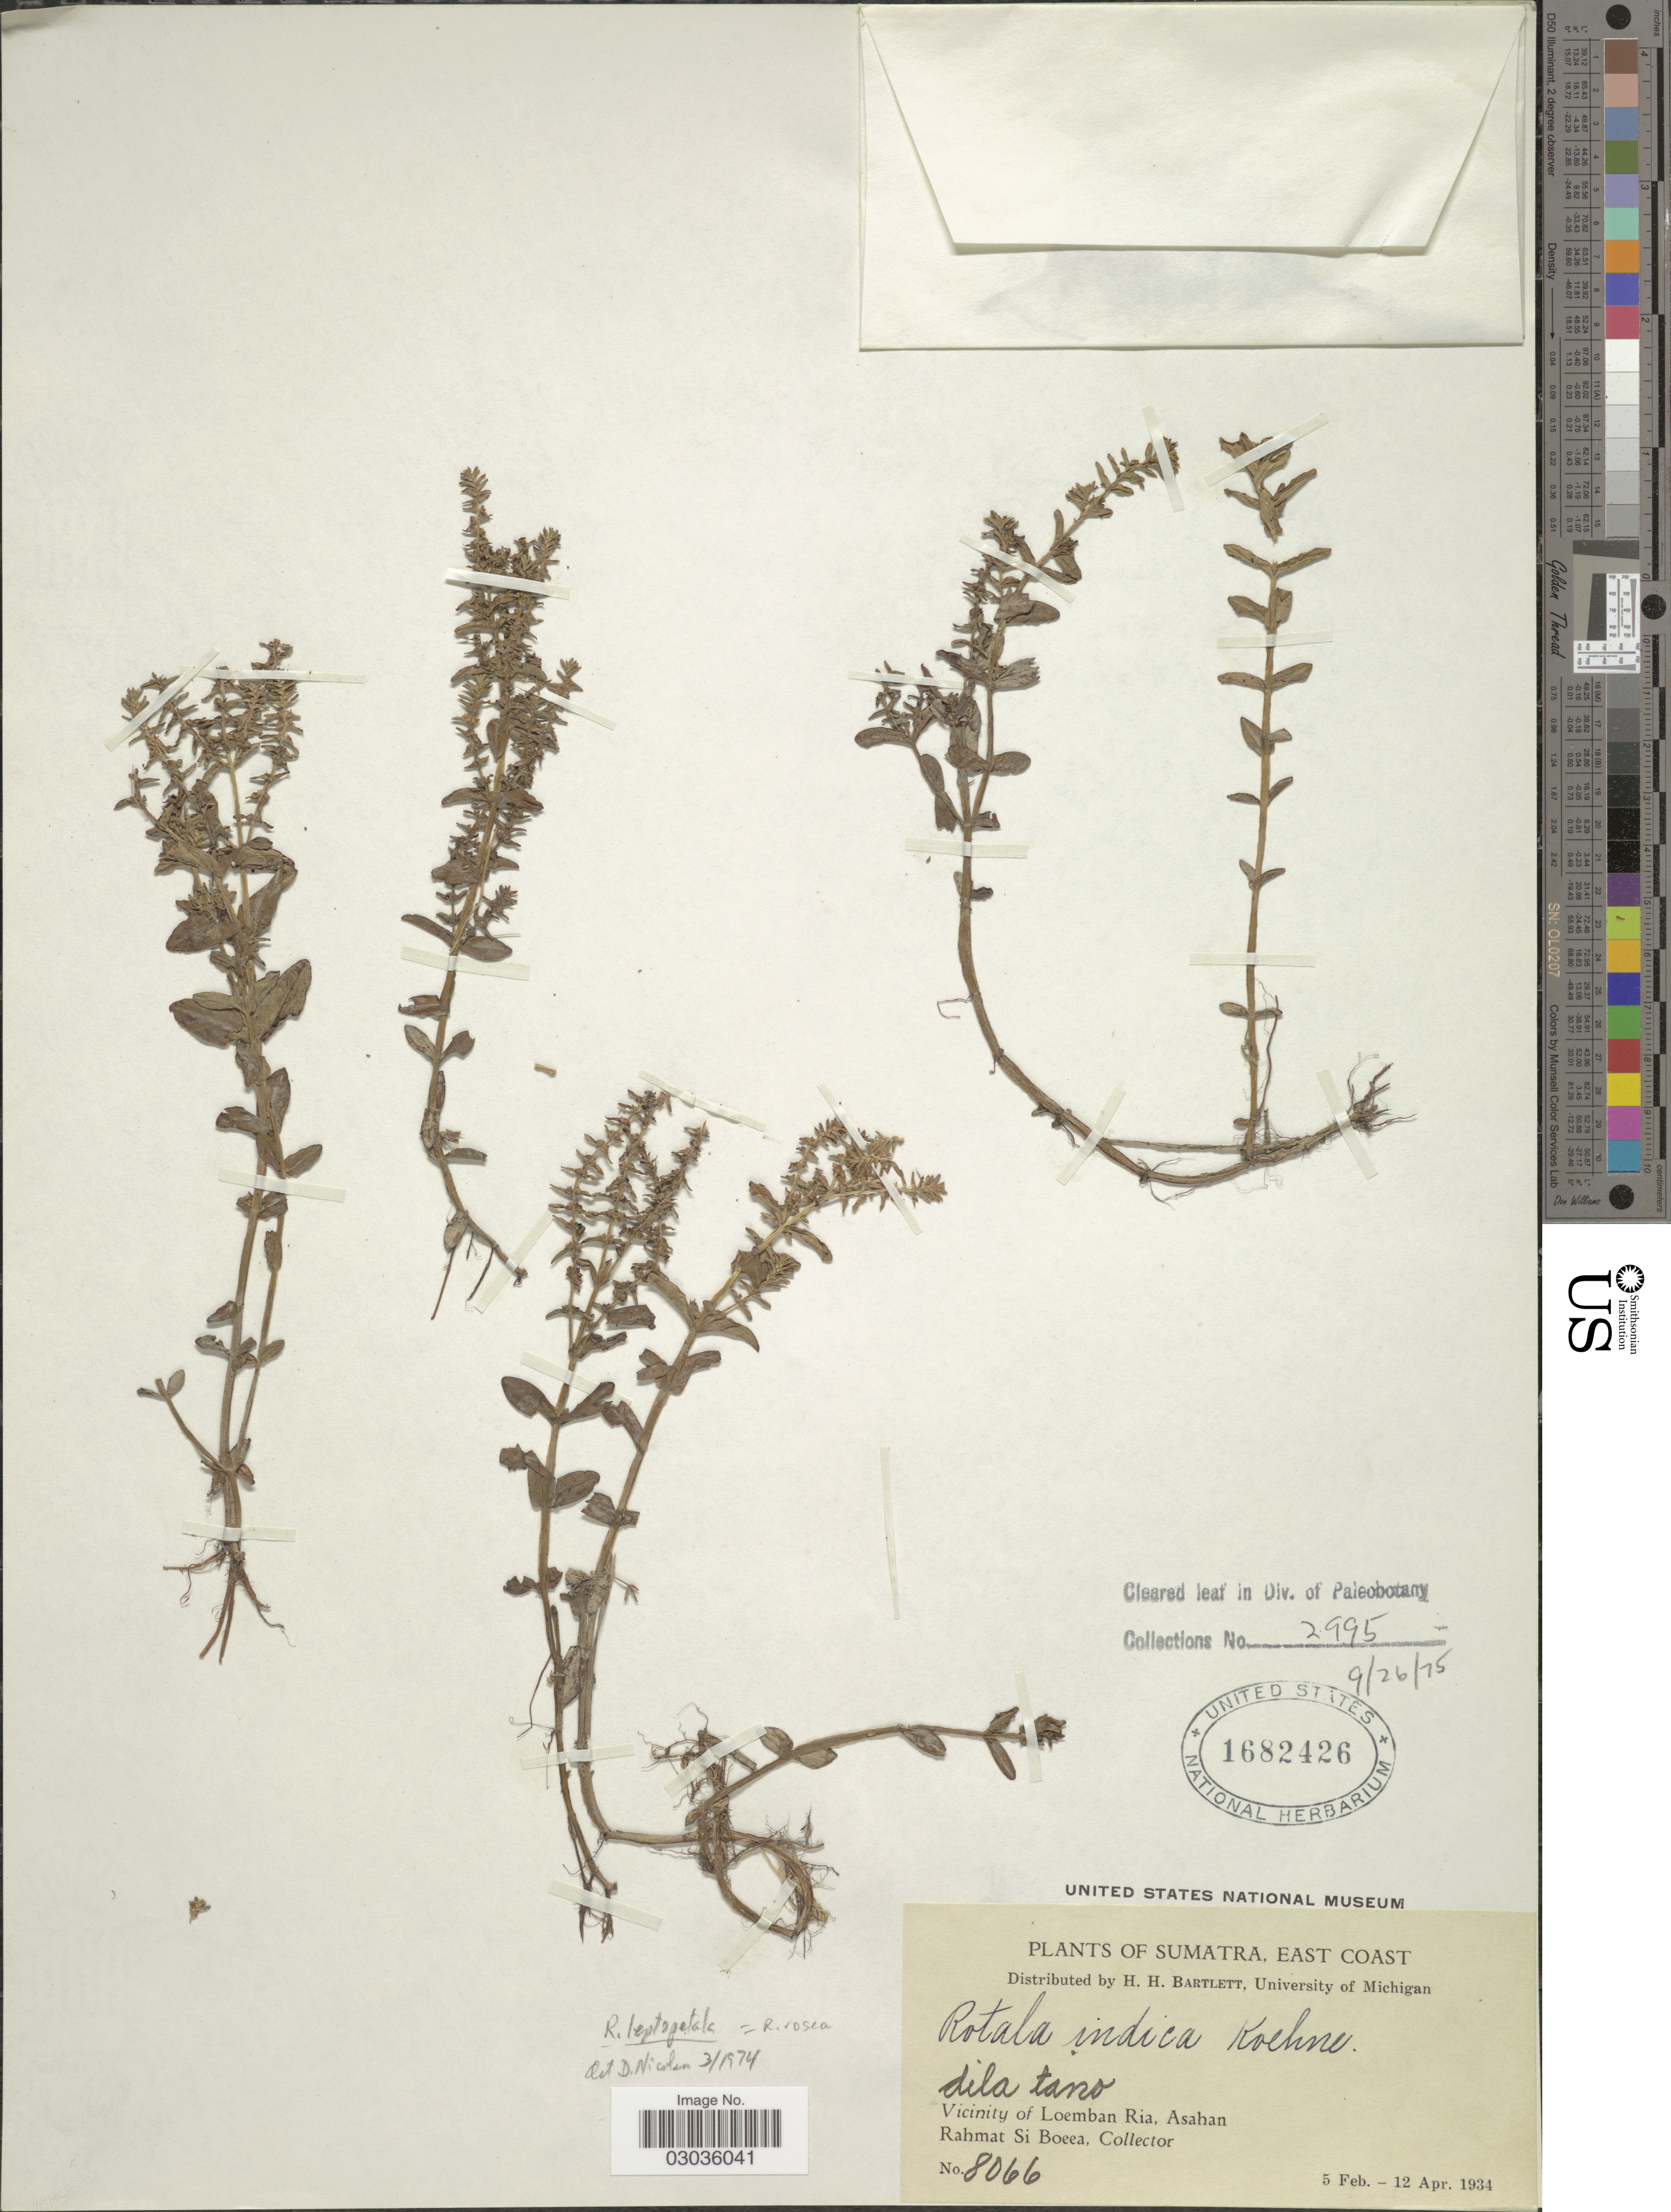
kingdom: Plantae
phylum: Tracheophyta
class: Magnoliopsida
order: Myrtales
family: Lythraceae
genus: Rotala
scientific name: Rotala rosea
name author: (Poir.) C.D.K. Cook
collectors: Rahmat Si Boeea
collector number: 8066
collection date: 1934-02-05/1934-04-12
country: Indonesia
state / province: Sumatra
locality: East Coast, Vicinity of Loemban Ria, Asahan.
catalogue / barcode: US 1682426